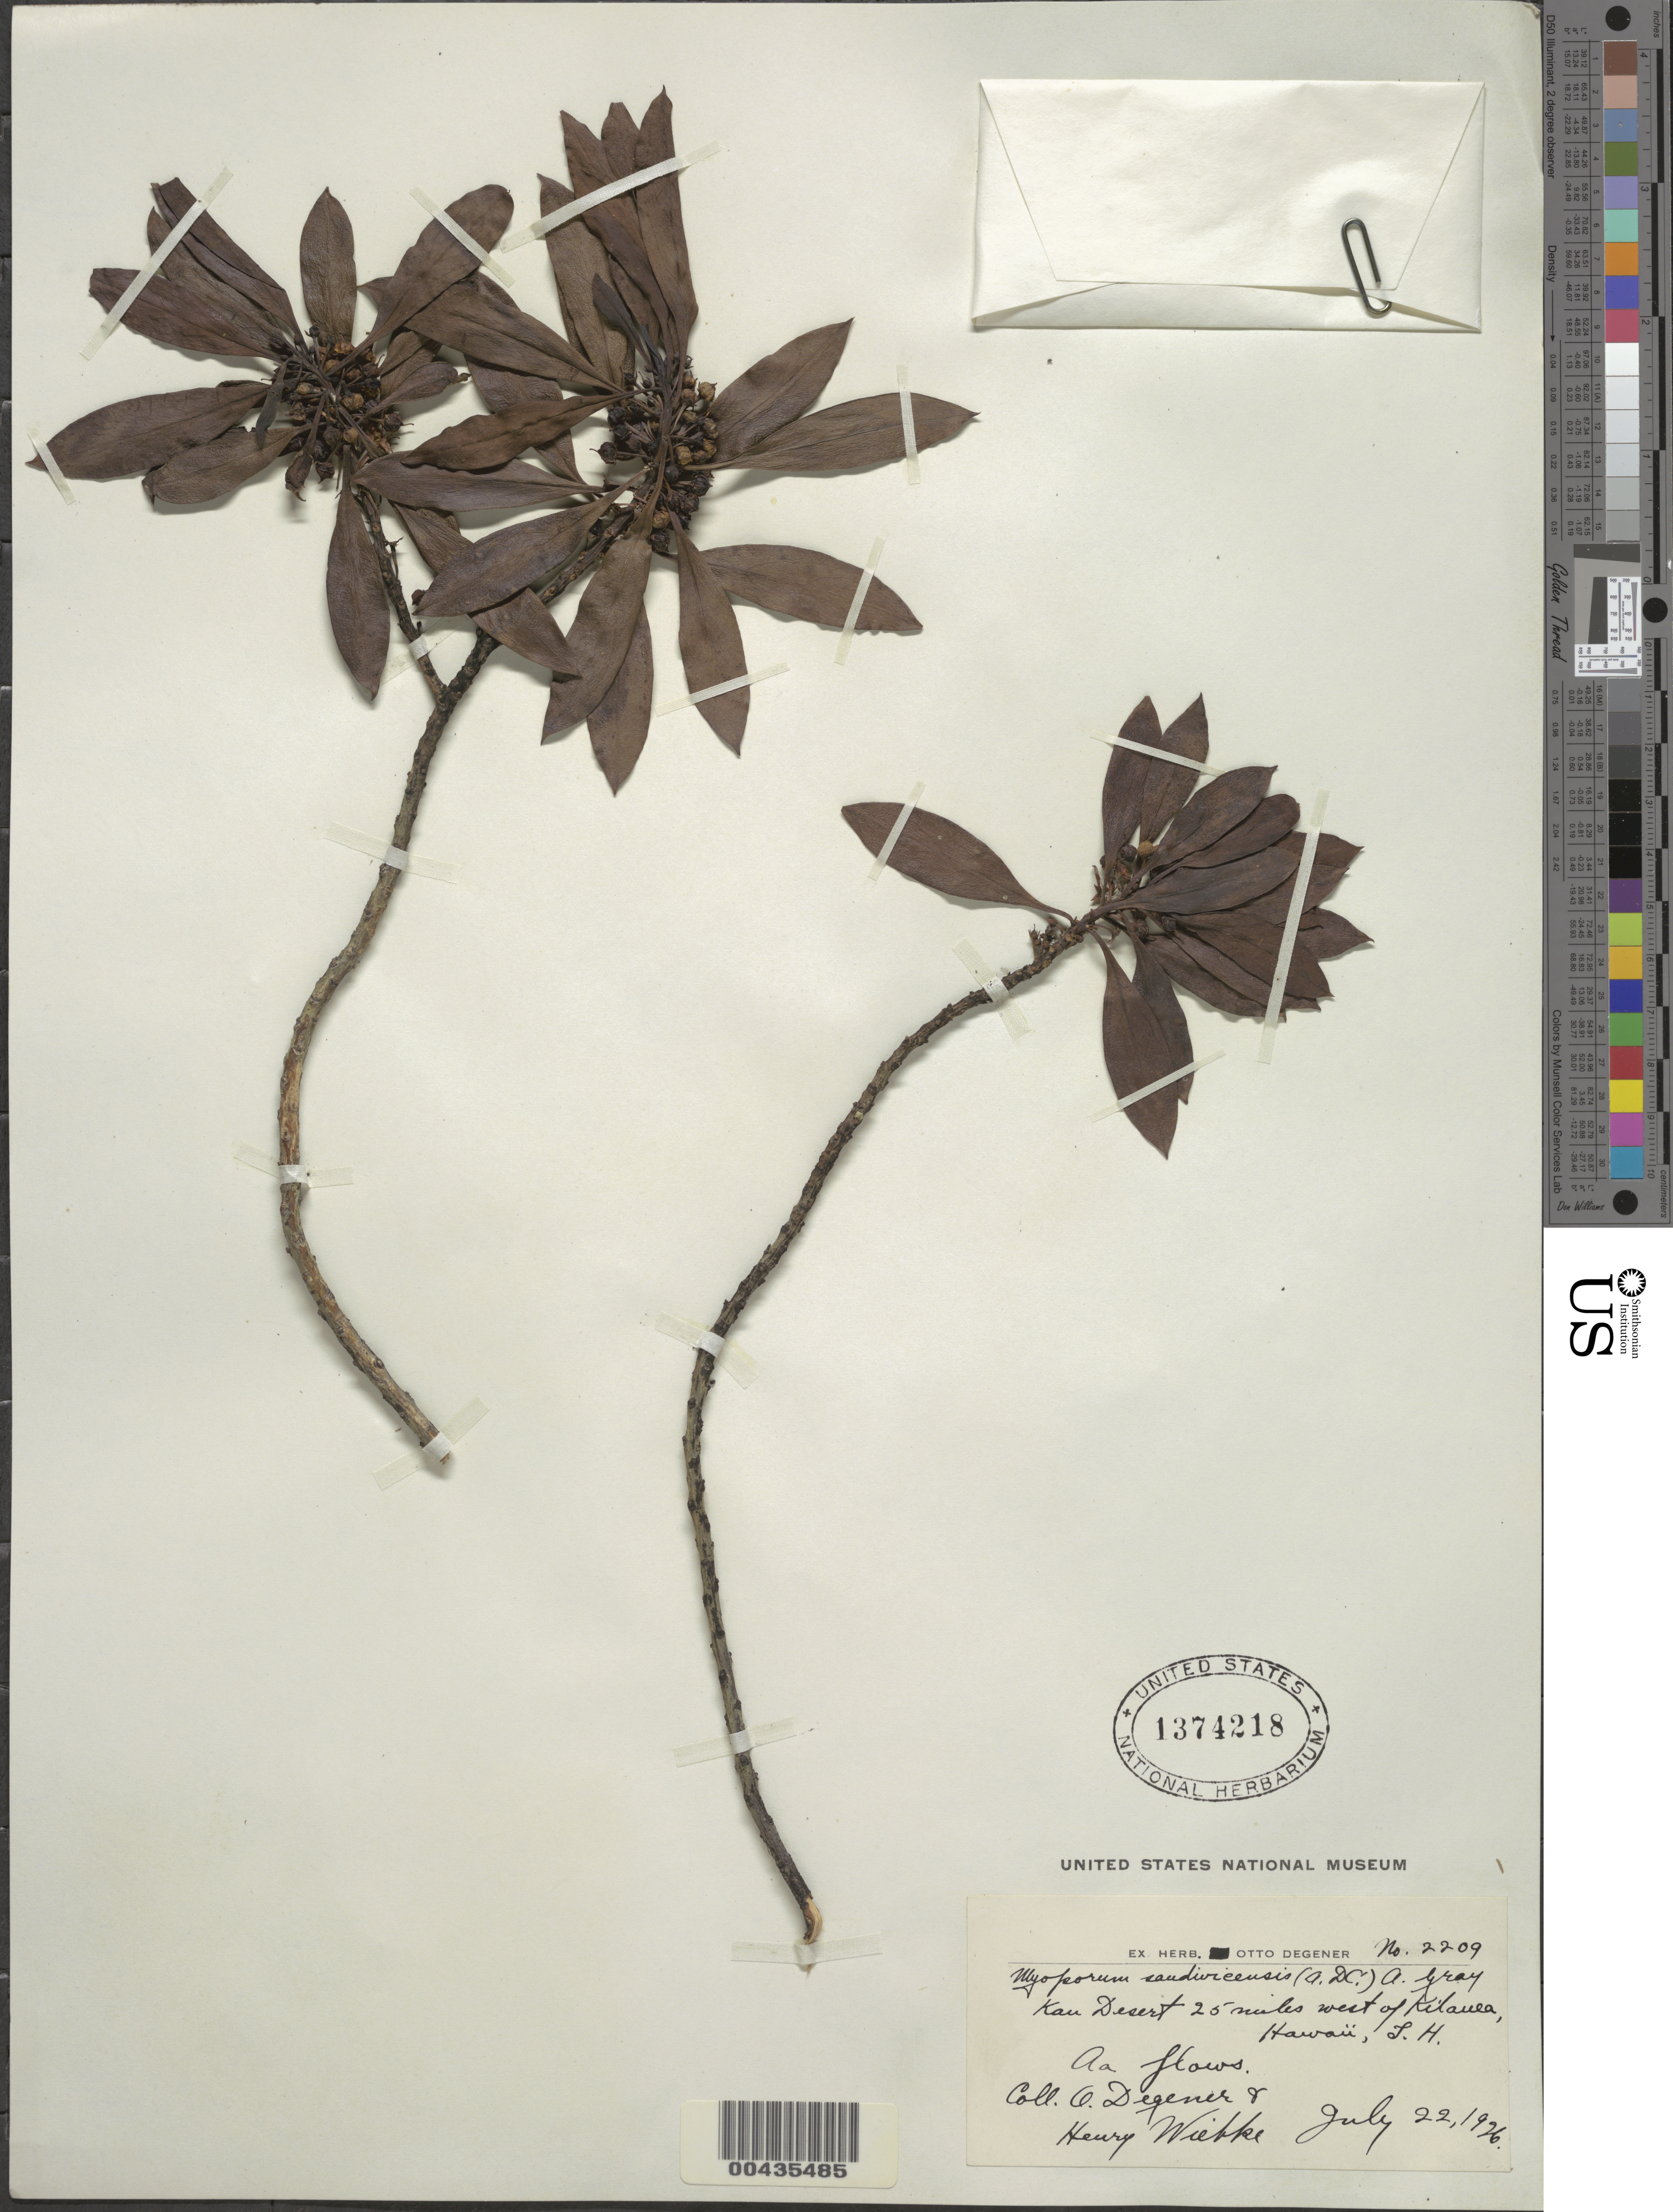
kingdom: Plantae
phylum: Tracheophyta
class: Magnoliopsida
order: Lamiales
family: Scrophulariaceae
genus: Myoporum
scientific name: Myoporum sandwicense subsp. sandwicense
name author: A. Gray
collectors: O. Degener & H. Wiebke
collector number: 2209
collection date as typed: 22 Jul 1926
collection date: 1926-07-22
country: United States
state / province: Hawaii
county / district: Hawaii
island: Hawaii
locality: Kau Desert 25 mi W of Kilauea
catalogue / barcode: US 1374218